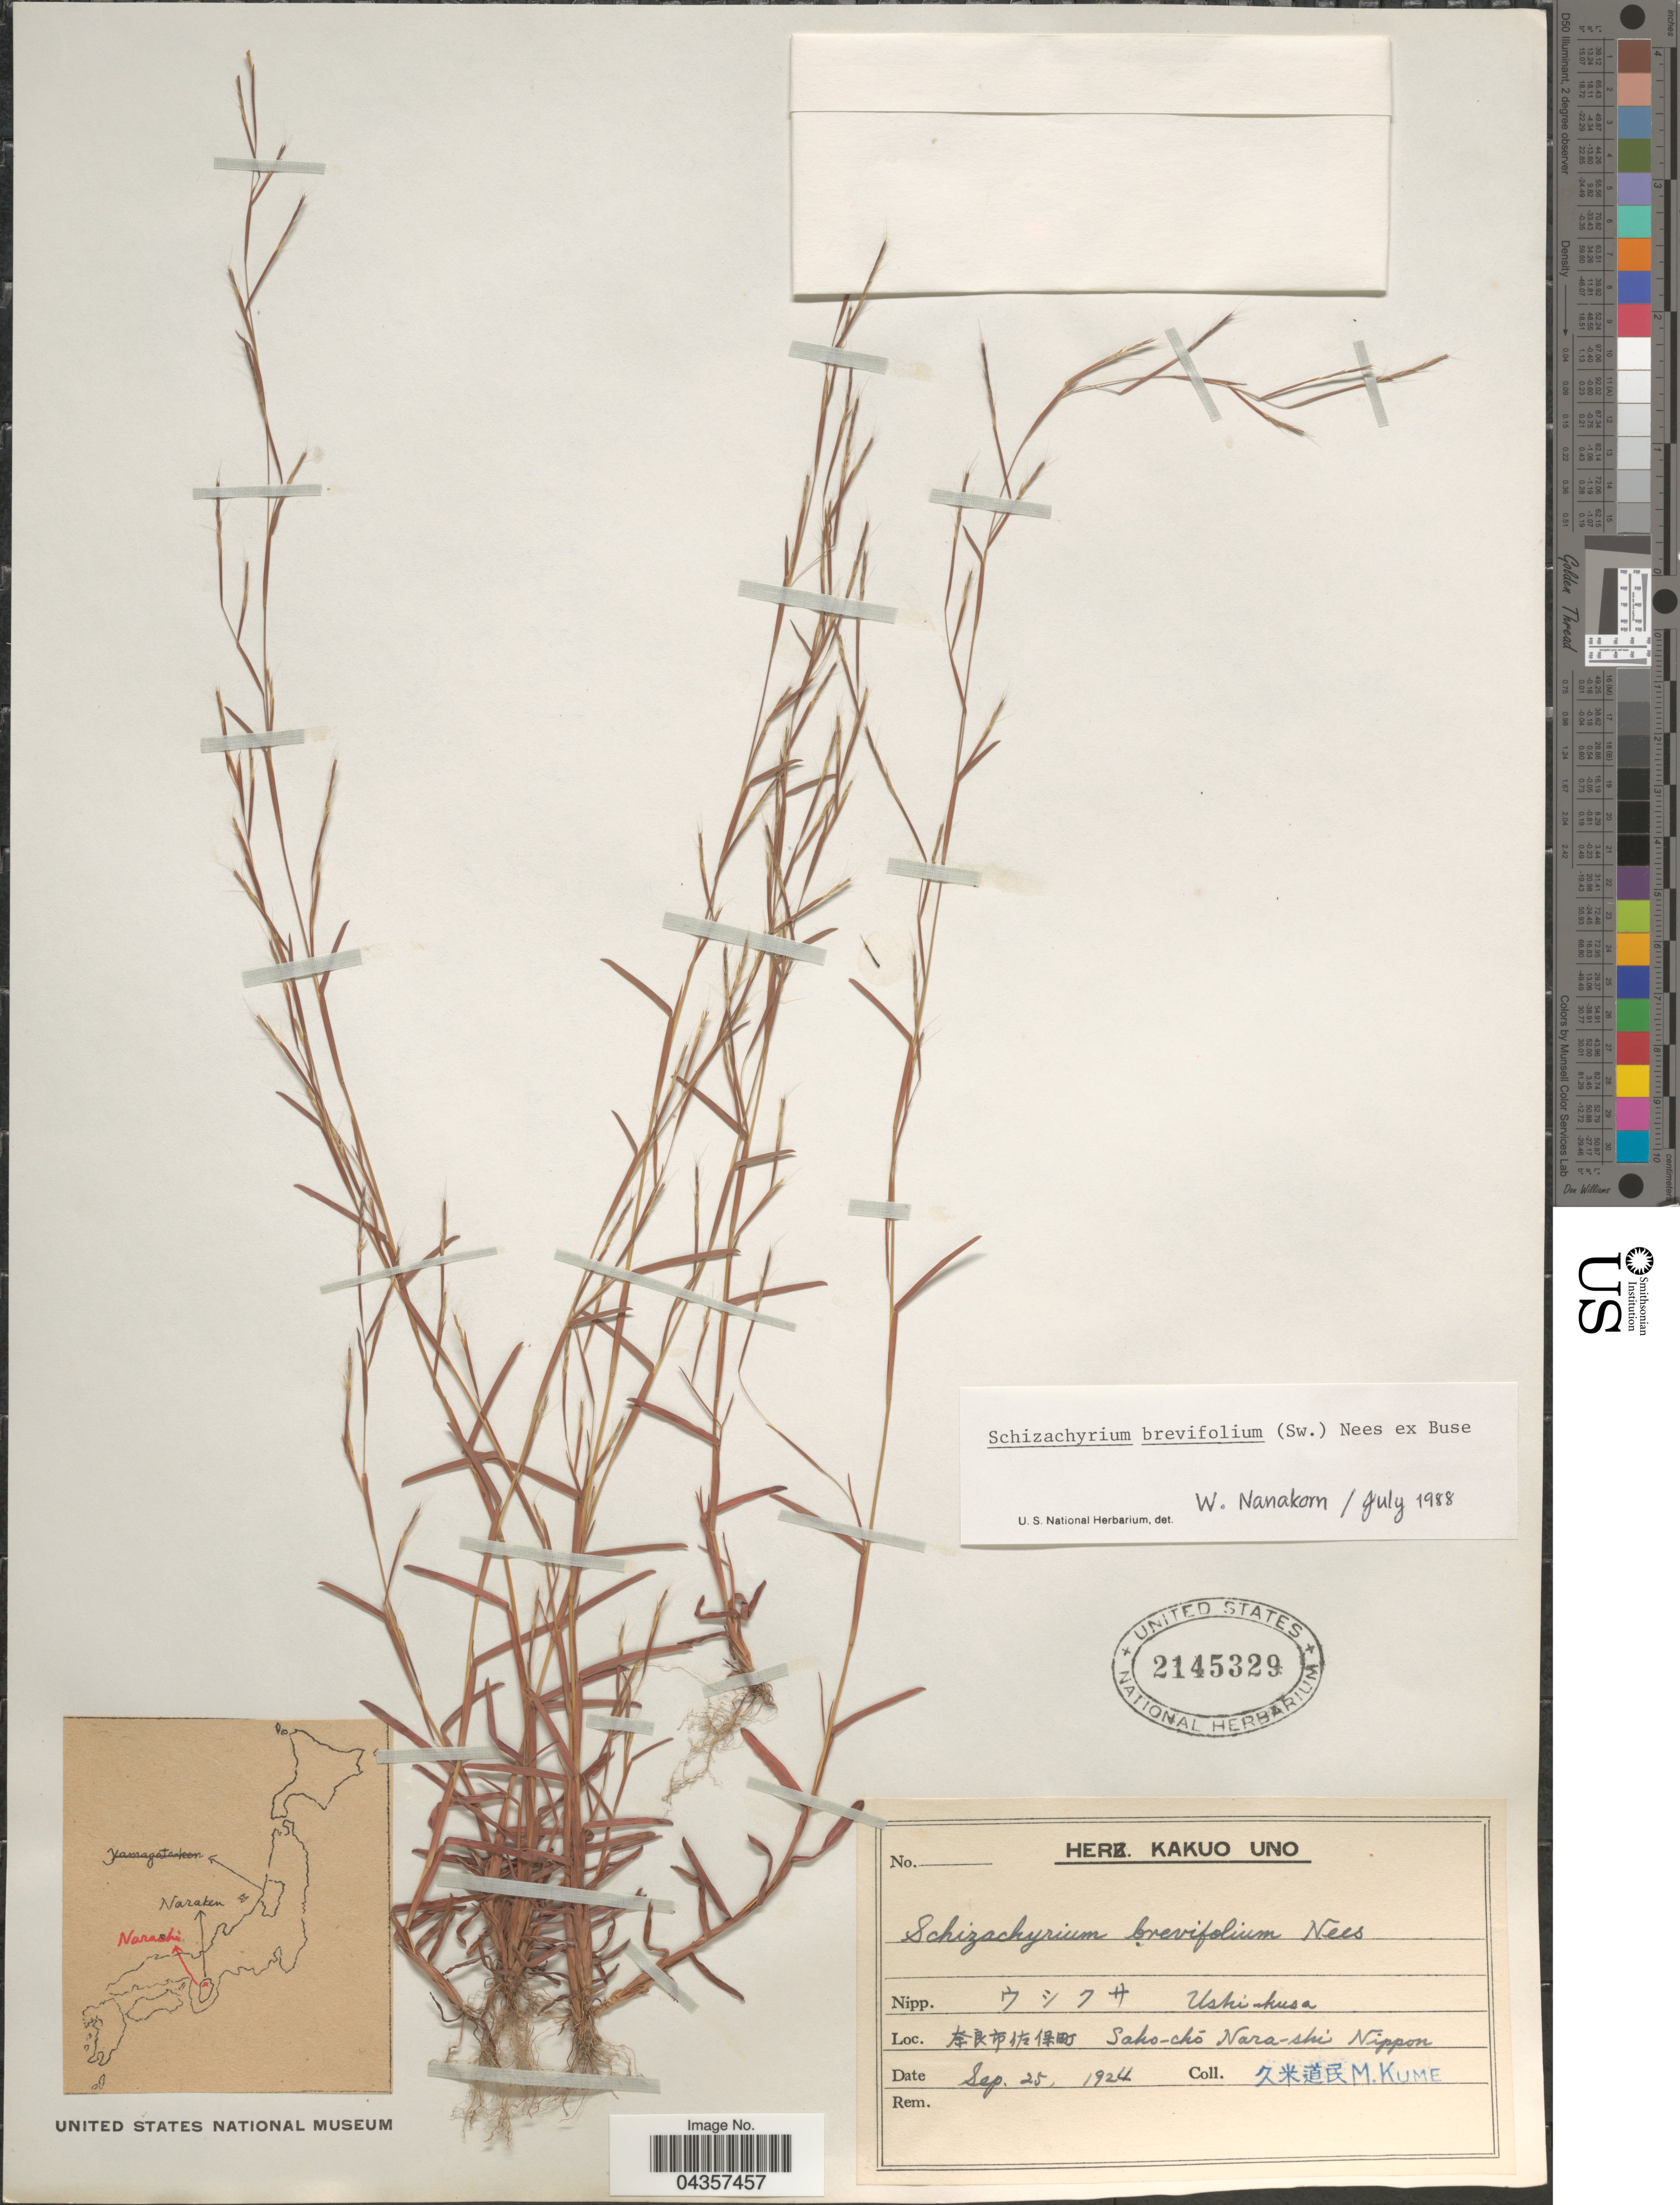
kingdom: Plantae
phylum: Tracheophyta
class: Liliopsida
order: Poales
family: Poaceae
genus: Schizachyrium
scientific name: Schizachyrium brevifolium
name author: (Sw.) Nees ex Büse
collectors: M. Kume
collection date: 1924-09-25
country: Japan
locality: X Saho-chó Nara-shi Nippon.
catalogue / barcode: US 2145329